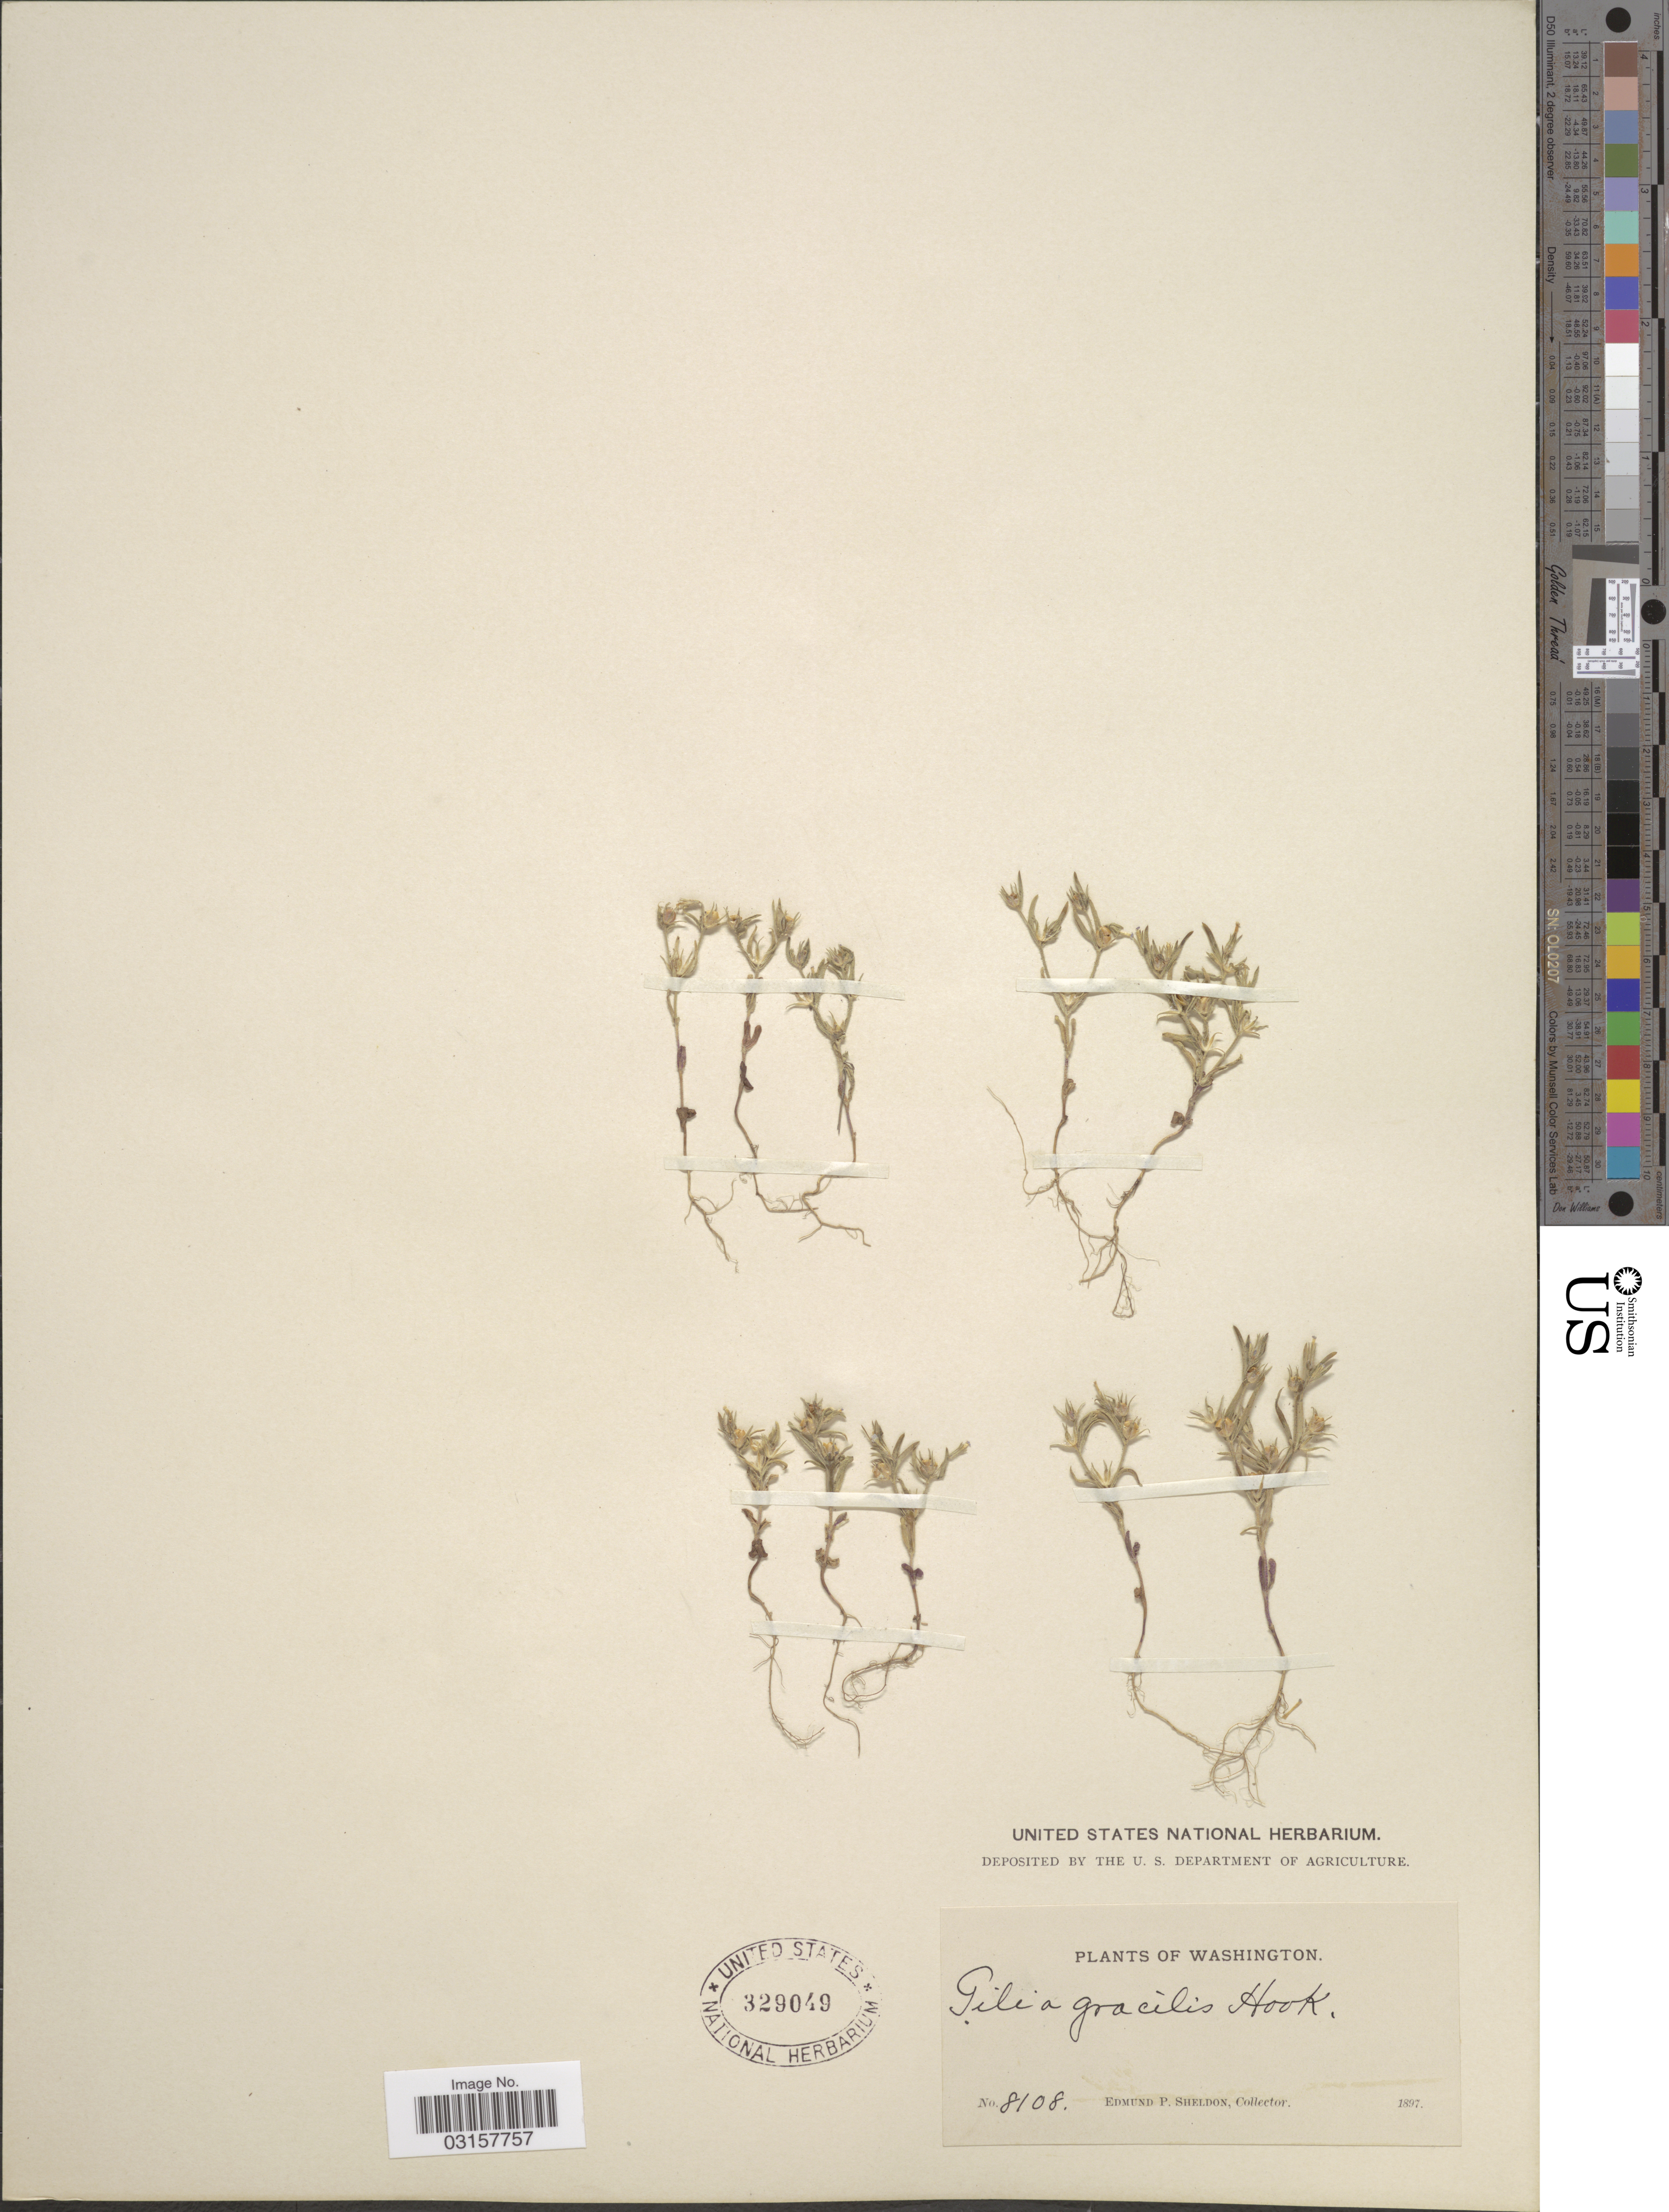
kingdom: Plantae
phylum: Tracheophyta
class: Magnoliopsida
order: Ericales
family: Polemoniaceae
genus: Microsteris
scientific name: Microsteris gracilis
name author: (Hook.) Greene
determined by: (US) Smithsonian Institution - National Museum of Natural History - Department of Botany (UNITED STATES)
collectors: E. P. Sheldon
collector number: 8108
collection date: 1897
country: United States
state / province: Washington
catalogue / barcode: US 329049